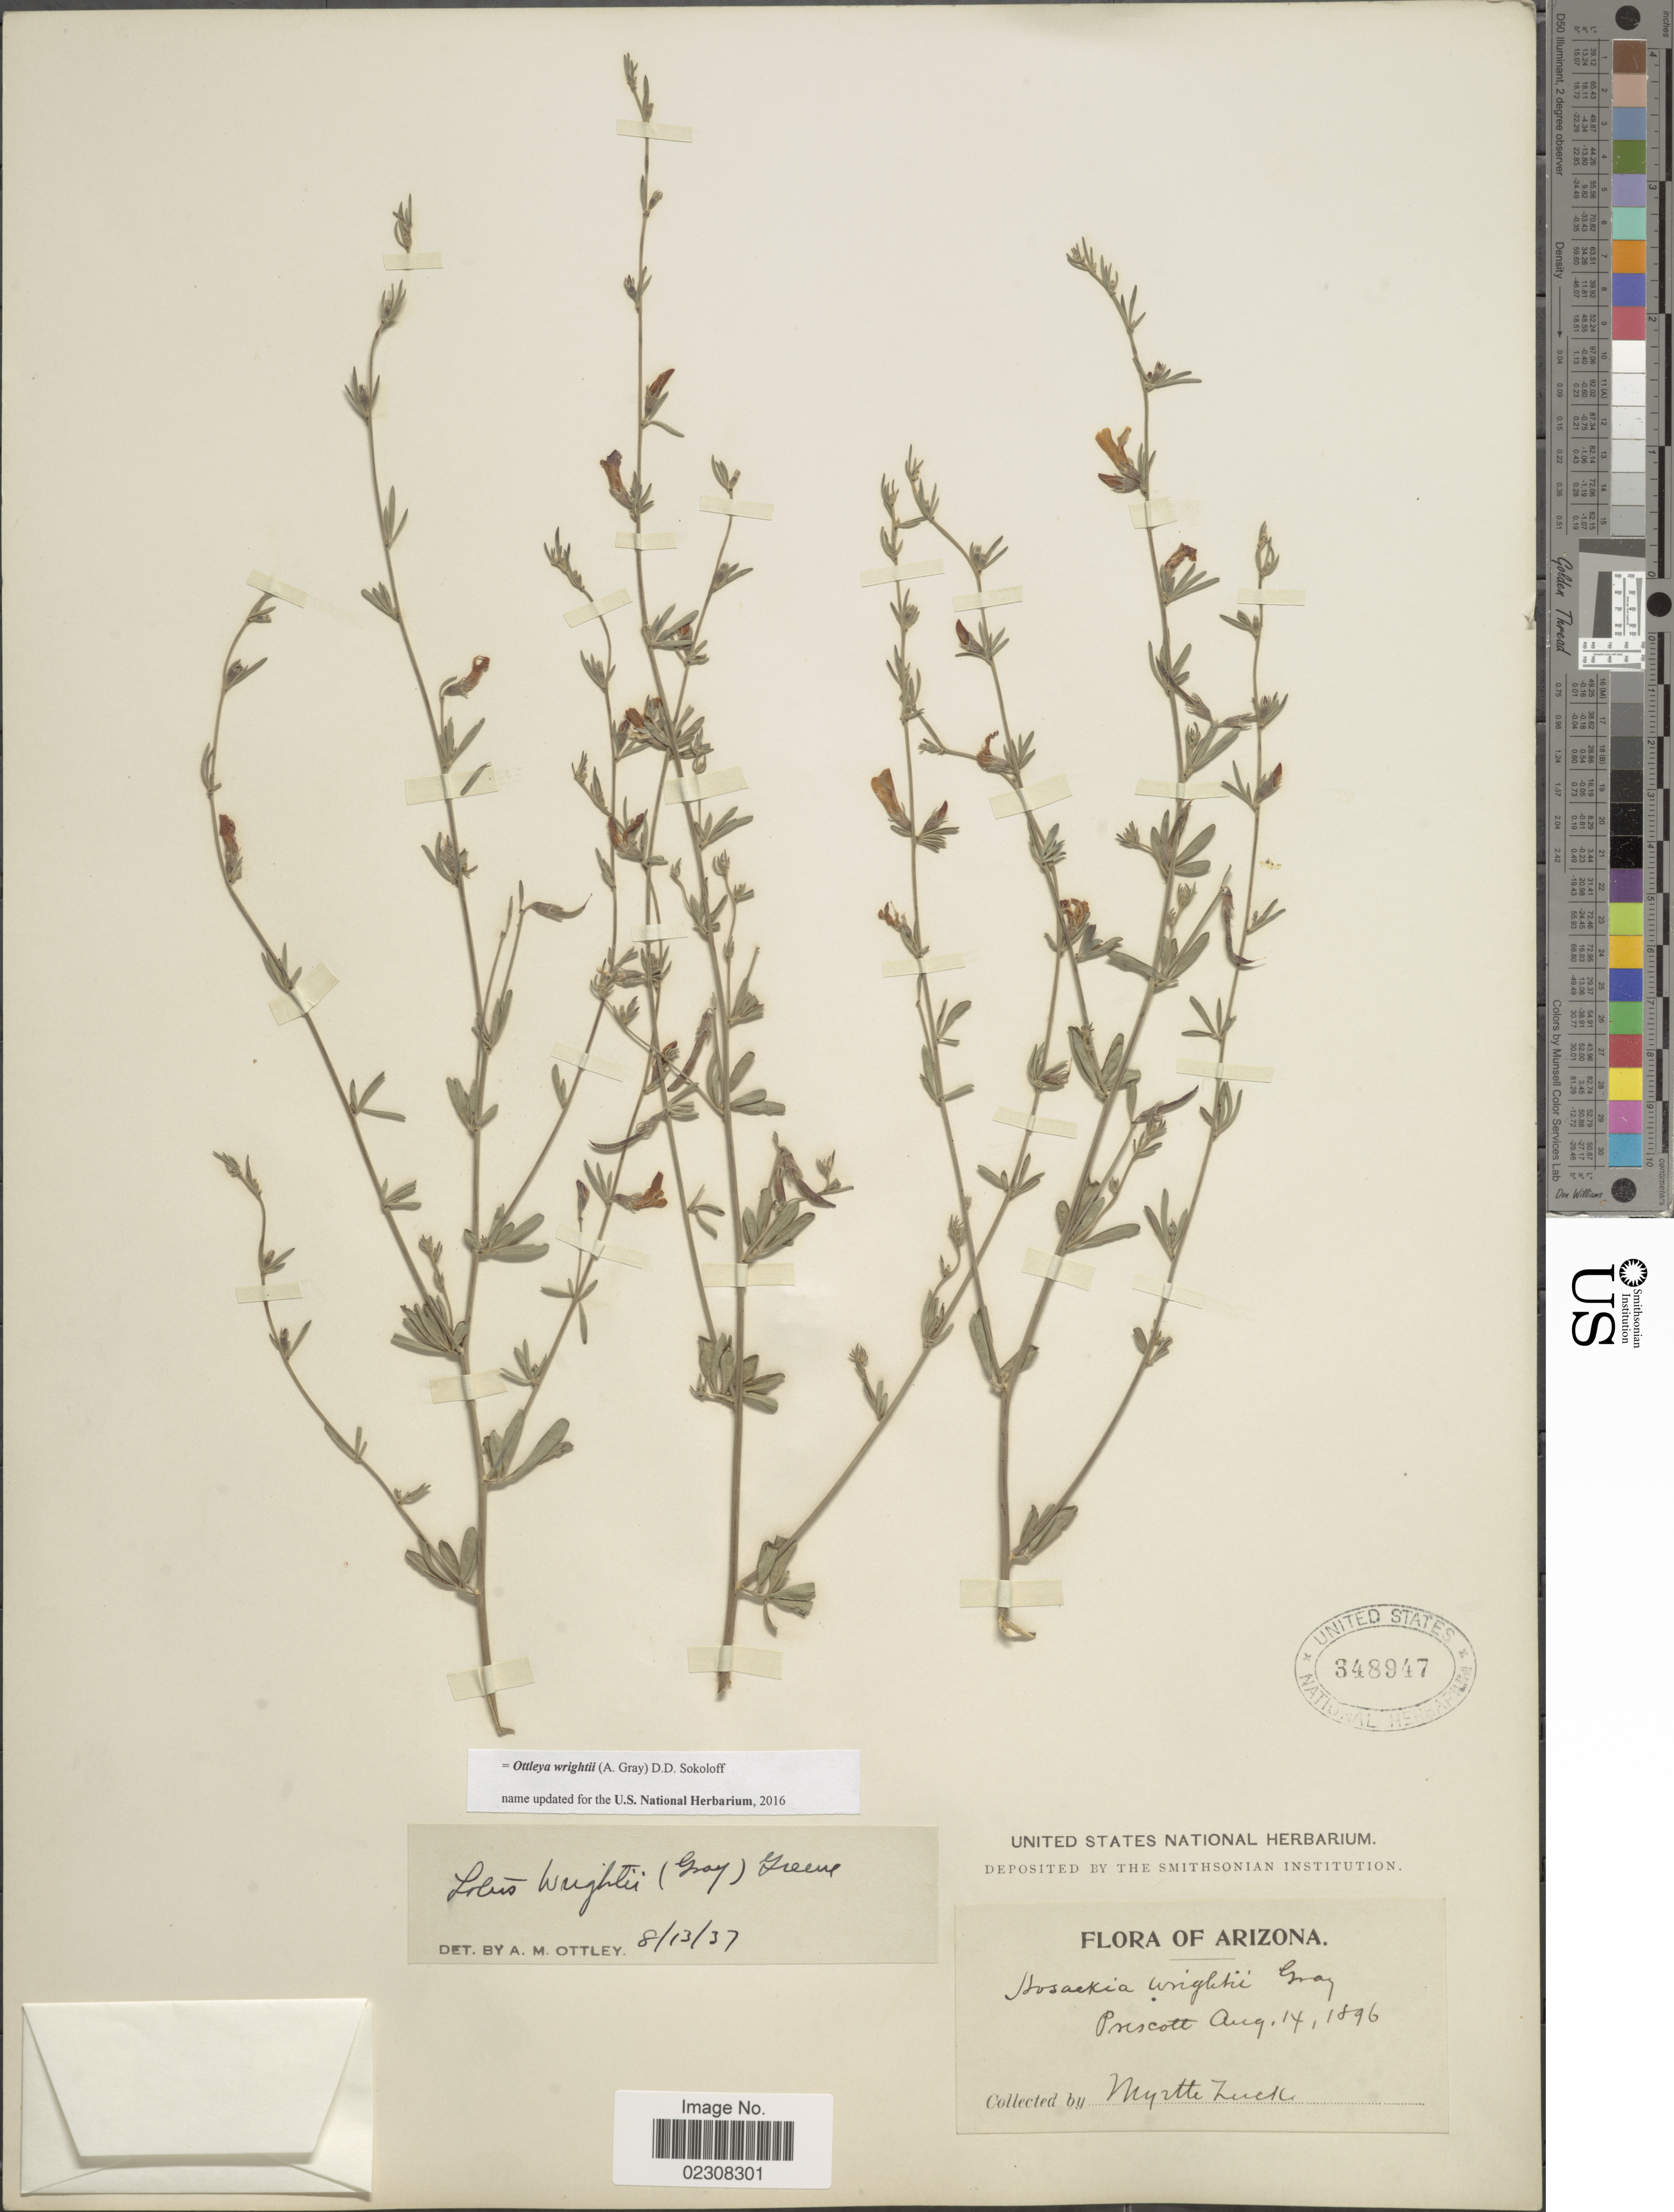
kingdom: Plantae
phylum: Tracheophyta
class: Magnoliopsida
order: Fabales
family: Fabaceae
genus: Ottleya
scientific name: Ottleya wrightii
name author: (A. Gray) D.D. Sokoloff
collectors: M. Zuck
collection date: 1896-08-14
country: United States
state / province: Arizona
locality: Prescott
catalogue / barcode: US 348947